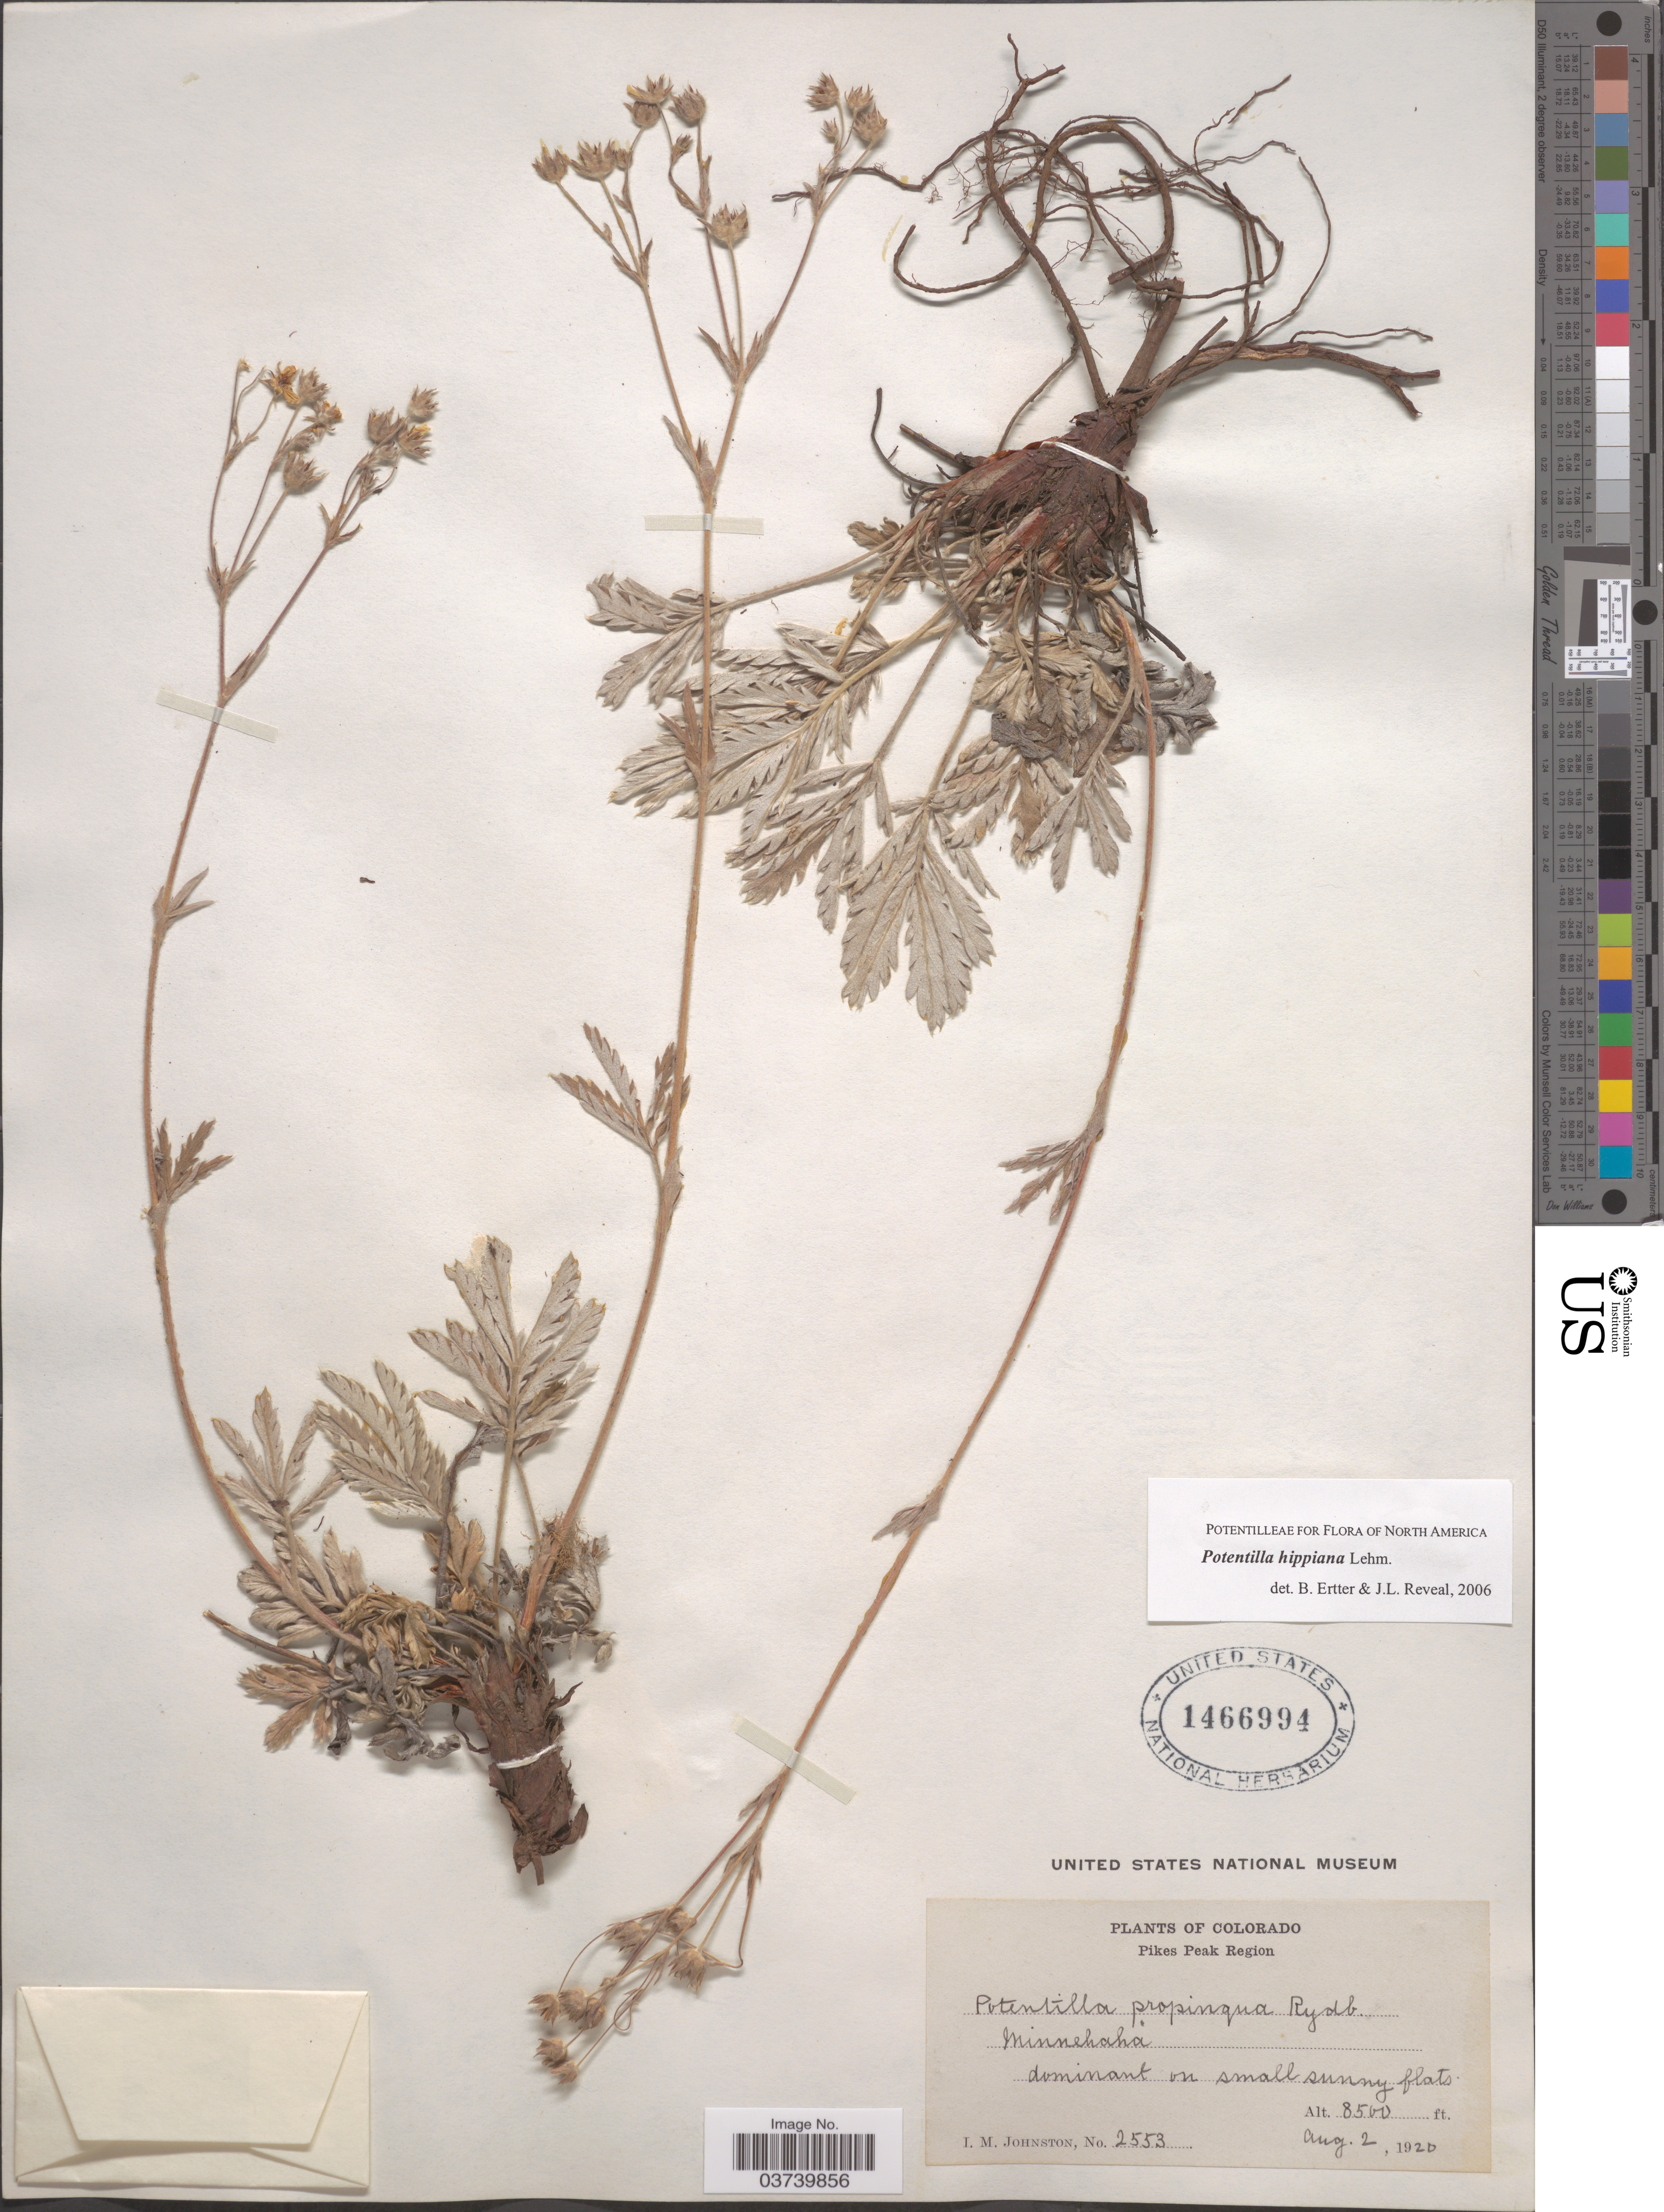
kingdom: Plantae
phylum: Tracheophyta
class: Magnoliopsida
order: Rosales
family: Rosaceae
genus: Potentilla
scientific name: Potentilla hippiana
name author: Lehm.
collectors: I.M. Johnston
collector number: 2553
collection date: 1920-08-02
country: United States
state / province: Colorado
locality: Pikes Peak Region. Minnehaha.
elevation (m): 2591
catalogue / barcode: US 1466994